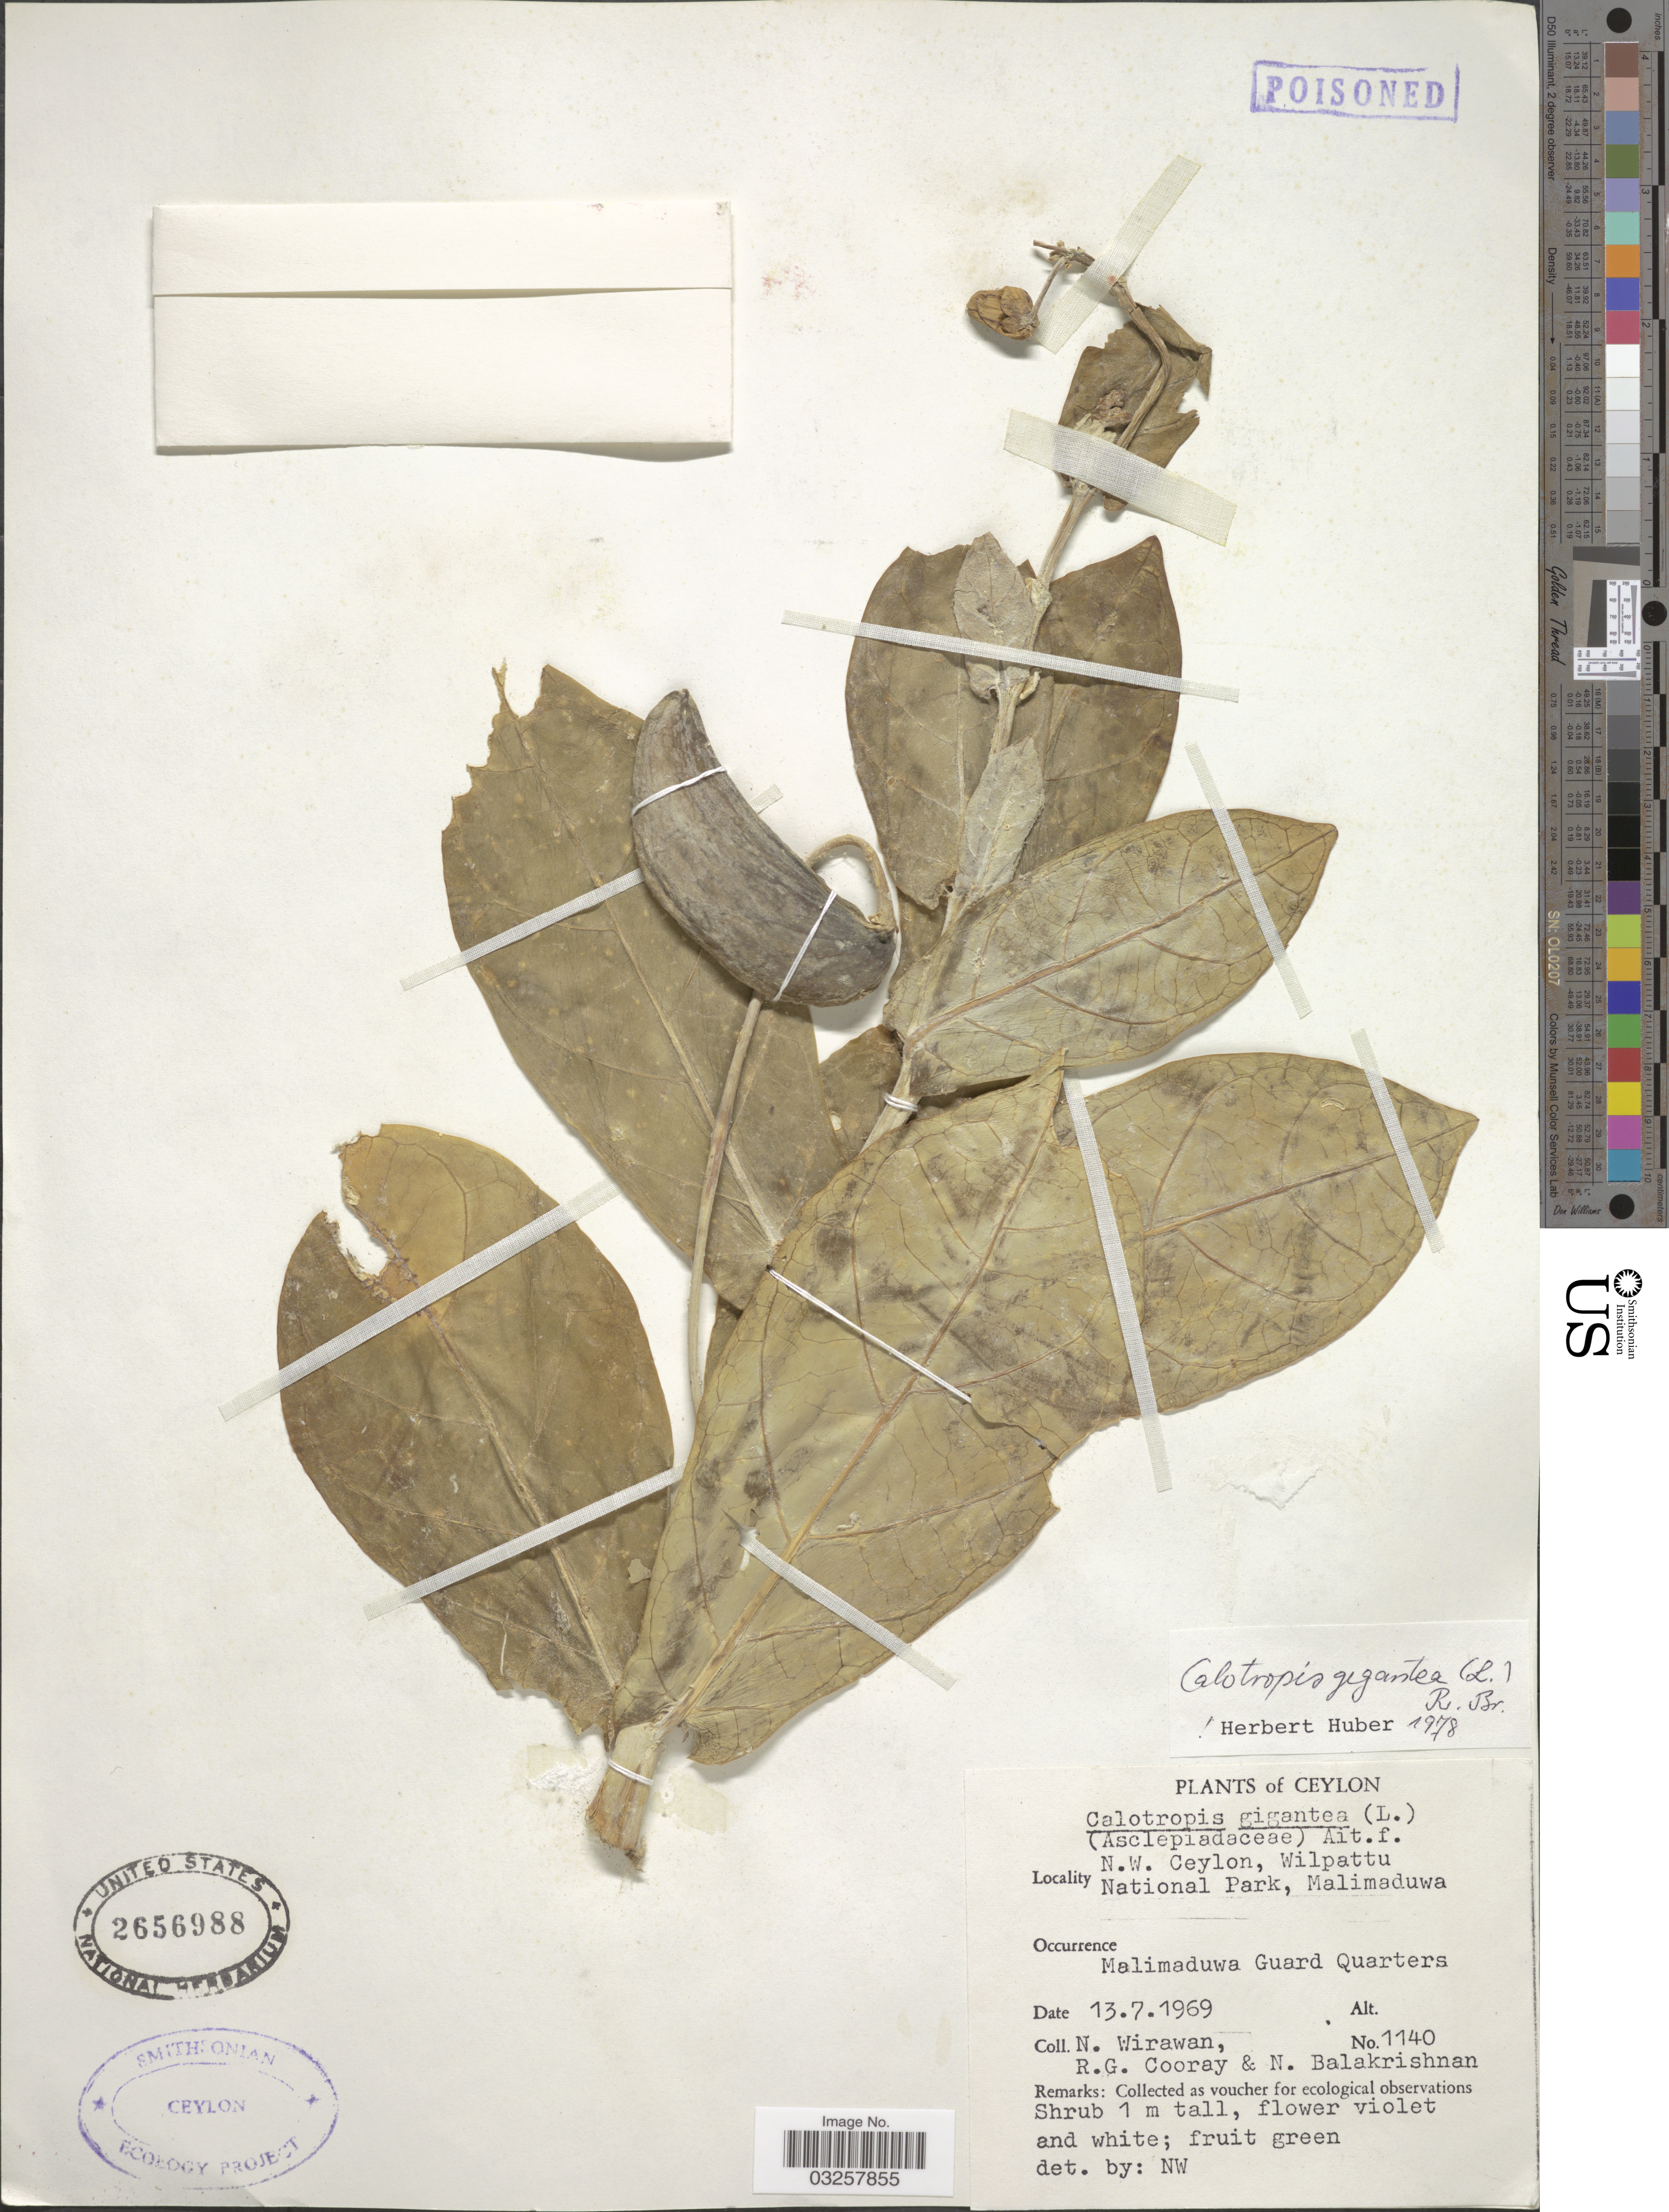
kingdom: Plantae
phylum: Tracheophyta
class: Magnoliopsida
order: Gentianales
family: Apocynaceae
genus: Calotropis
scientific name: Calotropis gigantea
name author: (L.) W.T. Aiton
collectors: N. Wirawan, R. Cooray & N. Balakrishnan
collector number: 1140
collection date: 1969-07-13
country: Sri Lanka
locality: Ceylon. N. W. Ceylon, Wilpattu National Park, Malimaduwa. Malimaduwa Guard Quarters.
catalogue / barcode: US 2656988